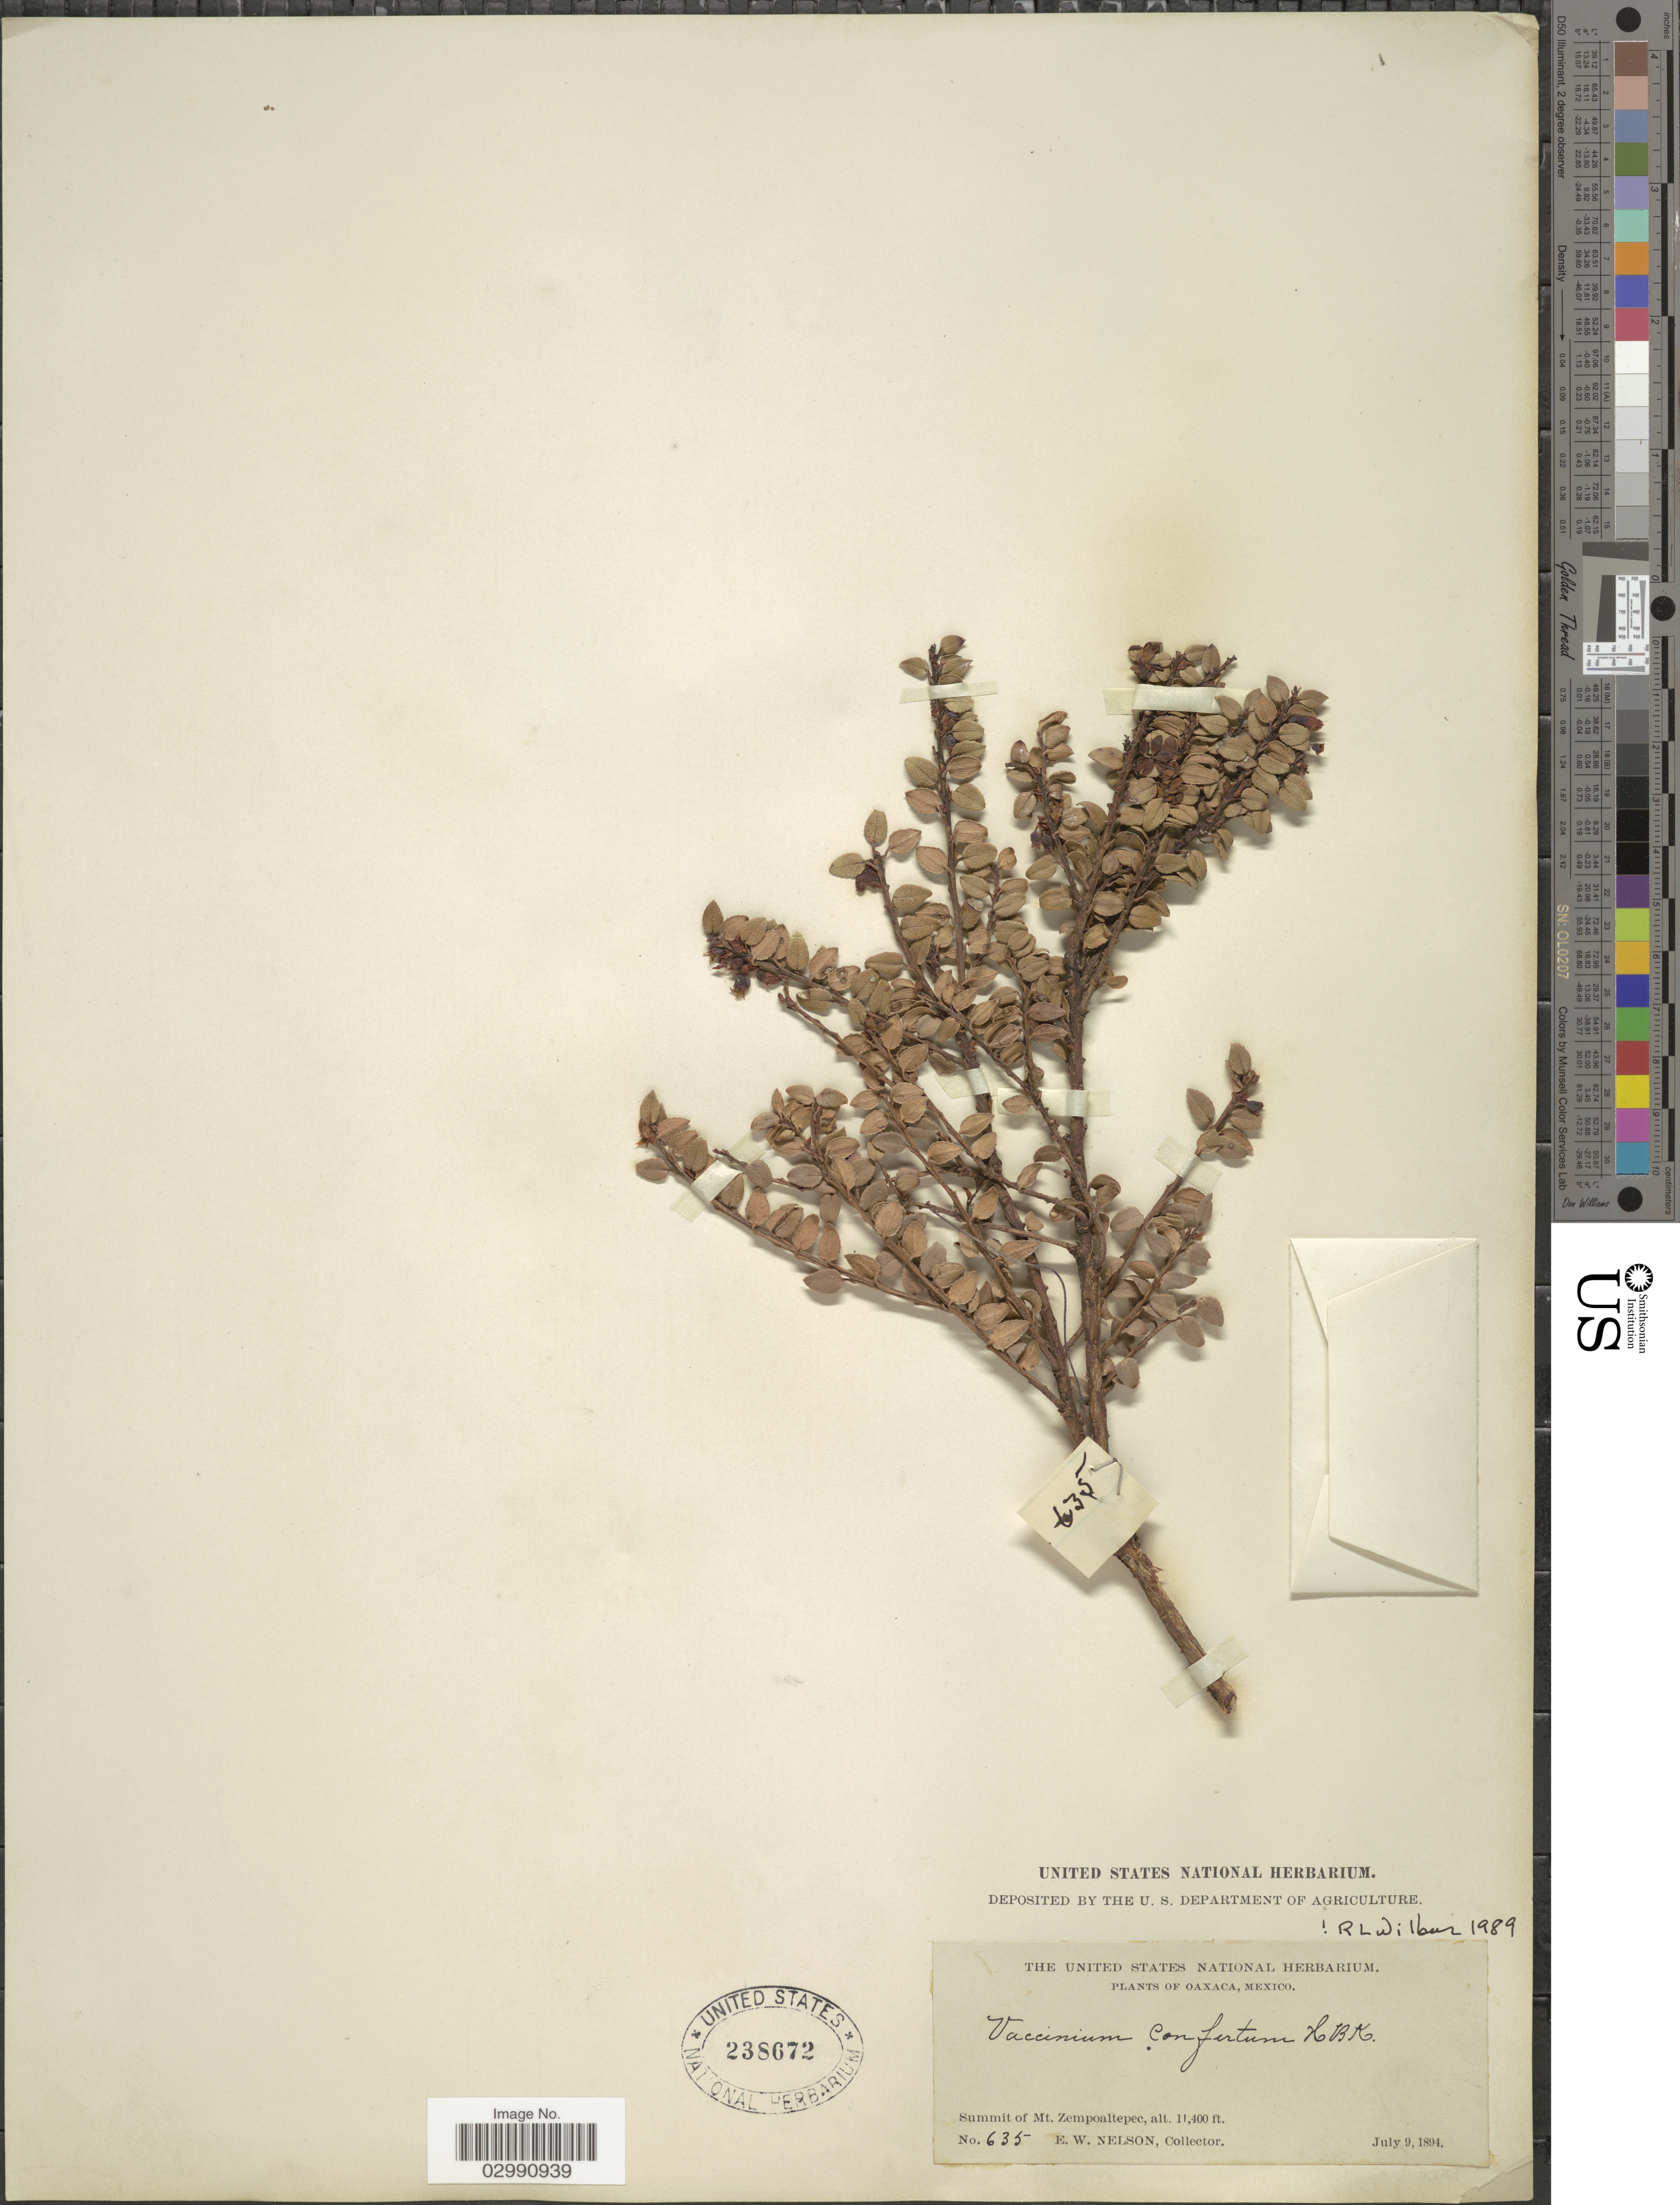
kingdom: Plantae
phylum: Tracheophyta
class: Magnoliopsida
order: Ericales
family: Ericaceae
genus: Vaccinium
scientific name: Vaccinium confertum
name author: Kunth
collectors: E. W. Nelson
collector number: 635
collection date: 1894-07-09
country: Mexico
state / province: Oaxaca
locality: Summit of Mt. Zempoaltepec.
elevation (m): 3475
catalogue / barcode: US 238672